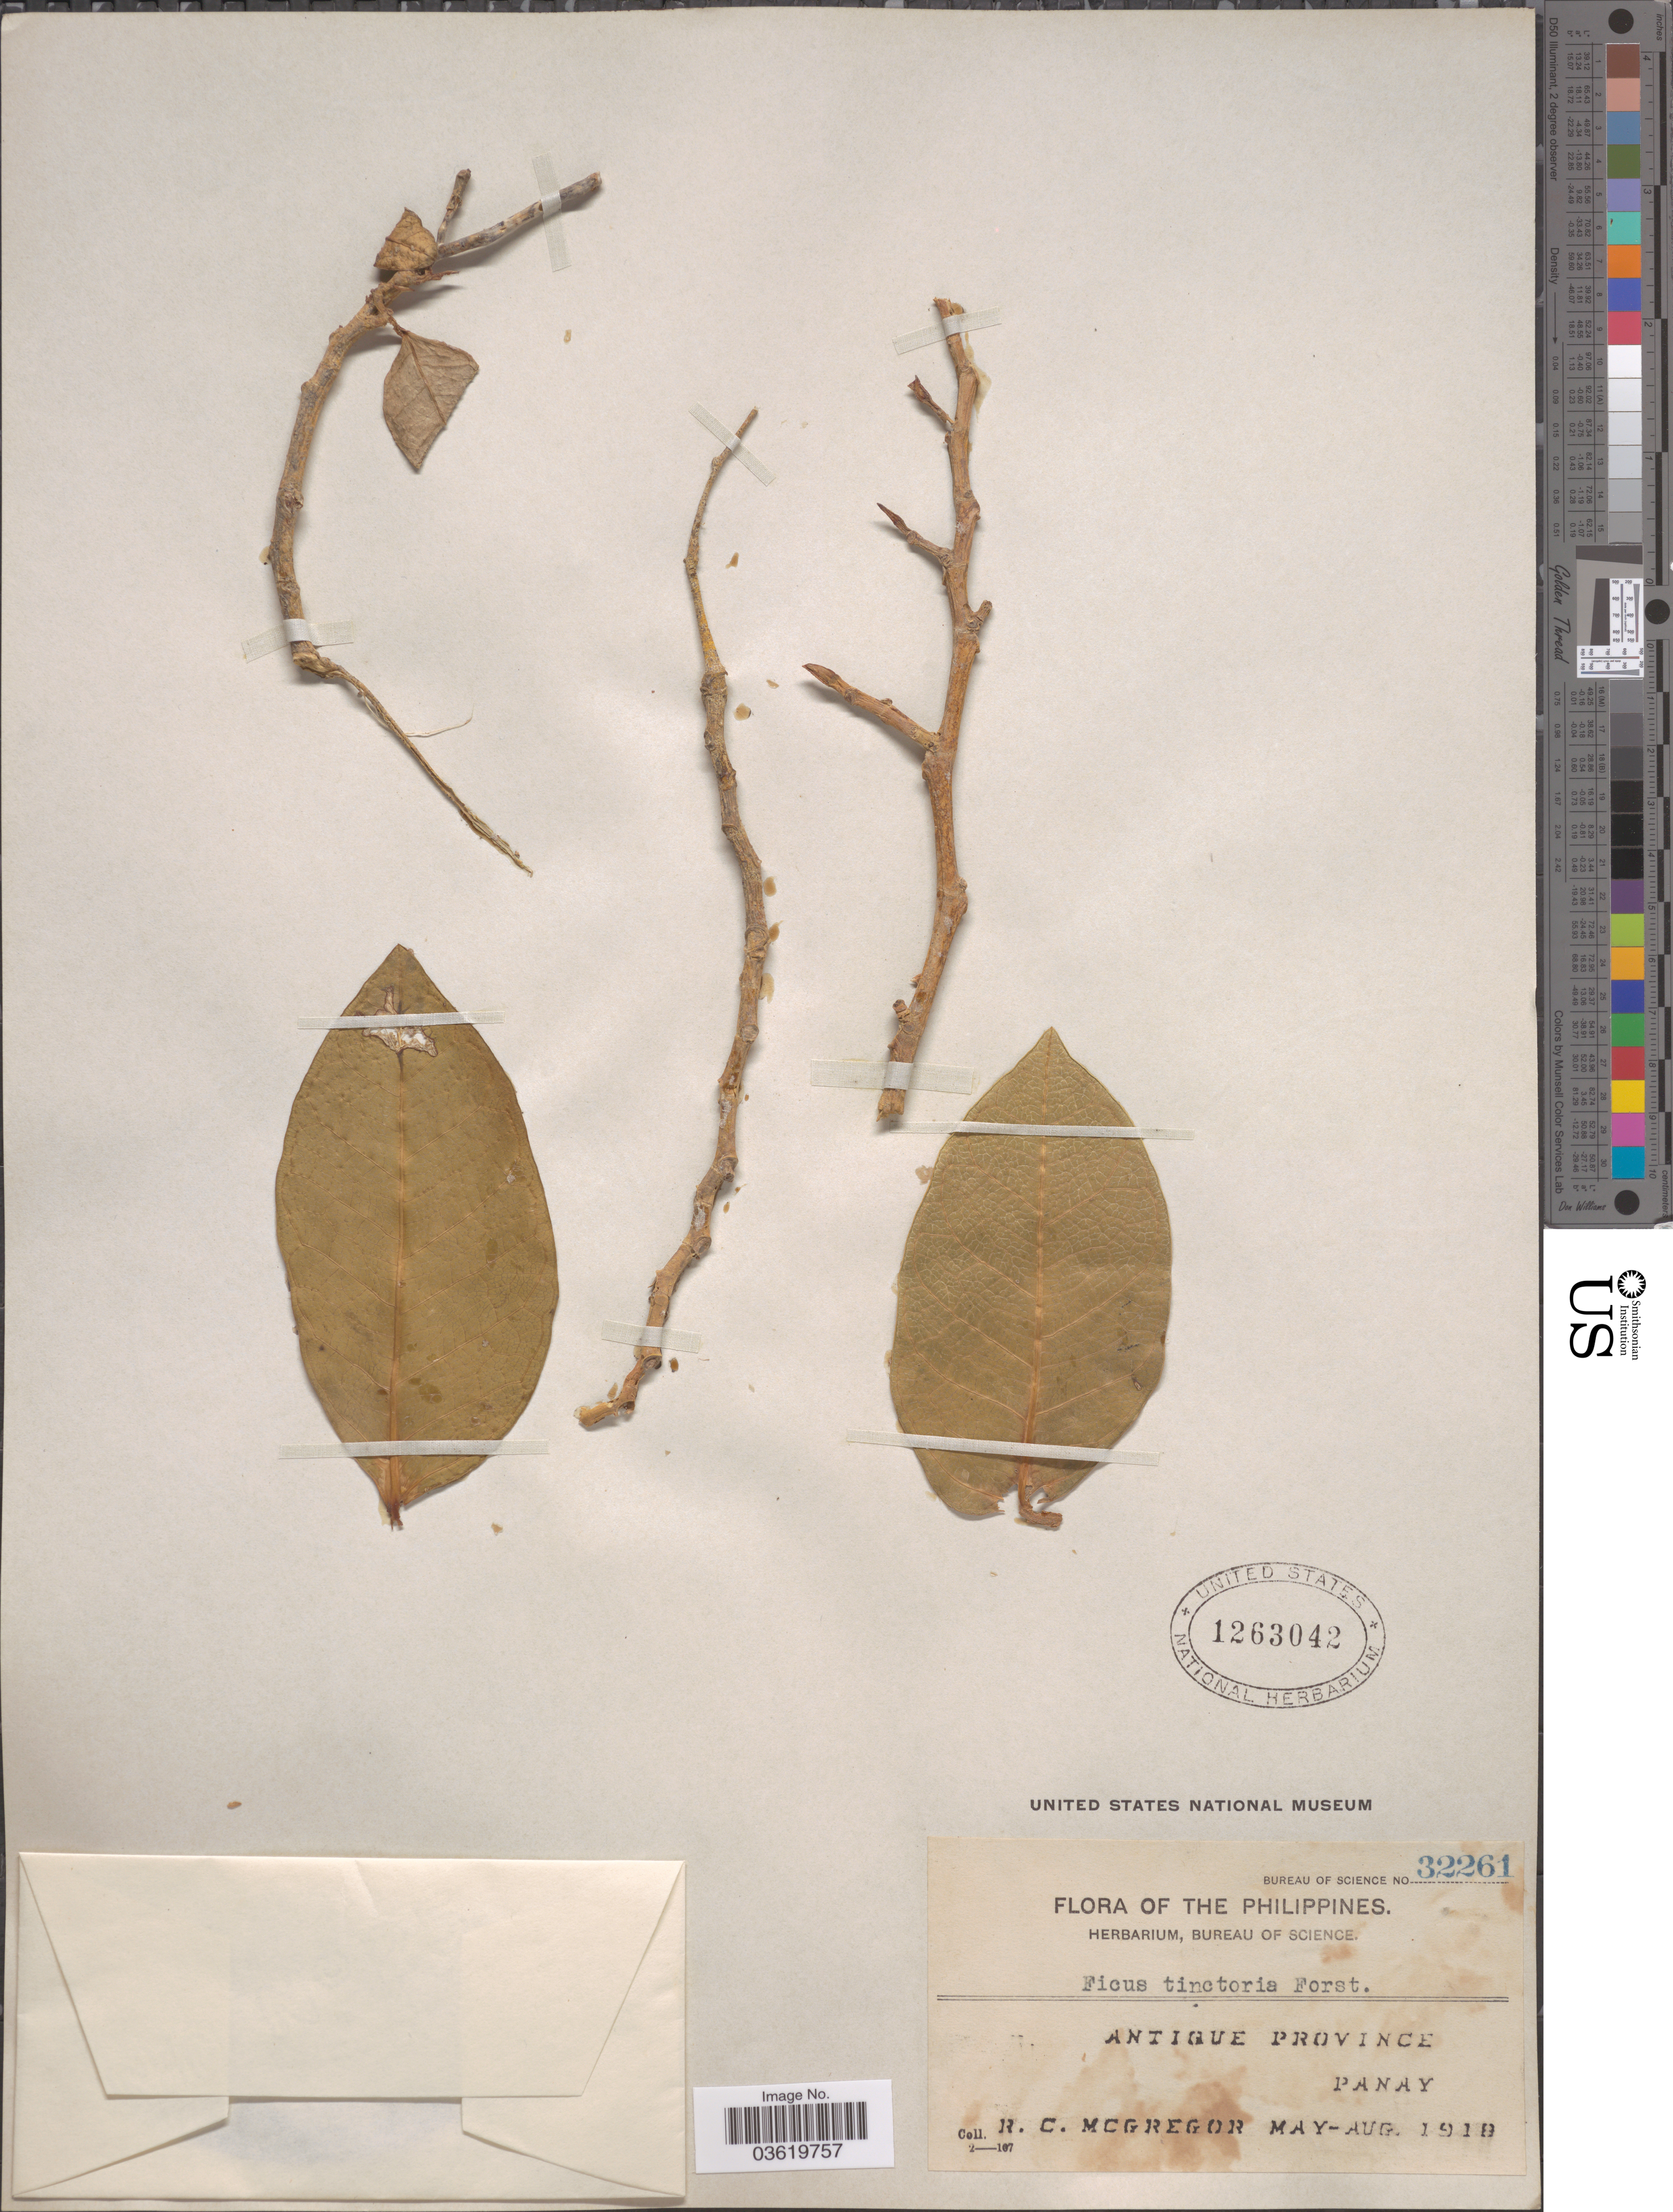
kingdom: Plantae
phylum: Tracheophyta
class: Magnoliopsida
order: Rosales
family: Moraceae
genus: Ficus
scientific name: Ficus tinctoria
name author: G. Forst.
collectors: R. C. McGregor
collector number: Bureau of Science 32261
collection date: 1918-05/1918-08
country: Philippines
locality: Antique Province. Panay.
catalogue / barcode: US 1263042